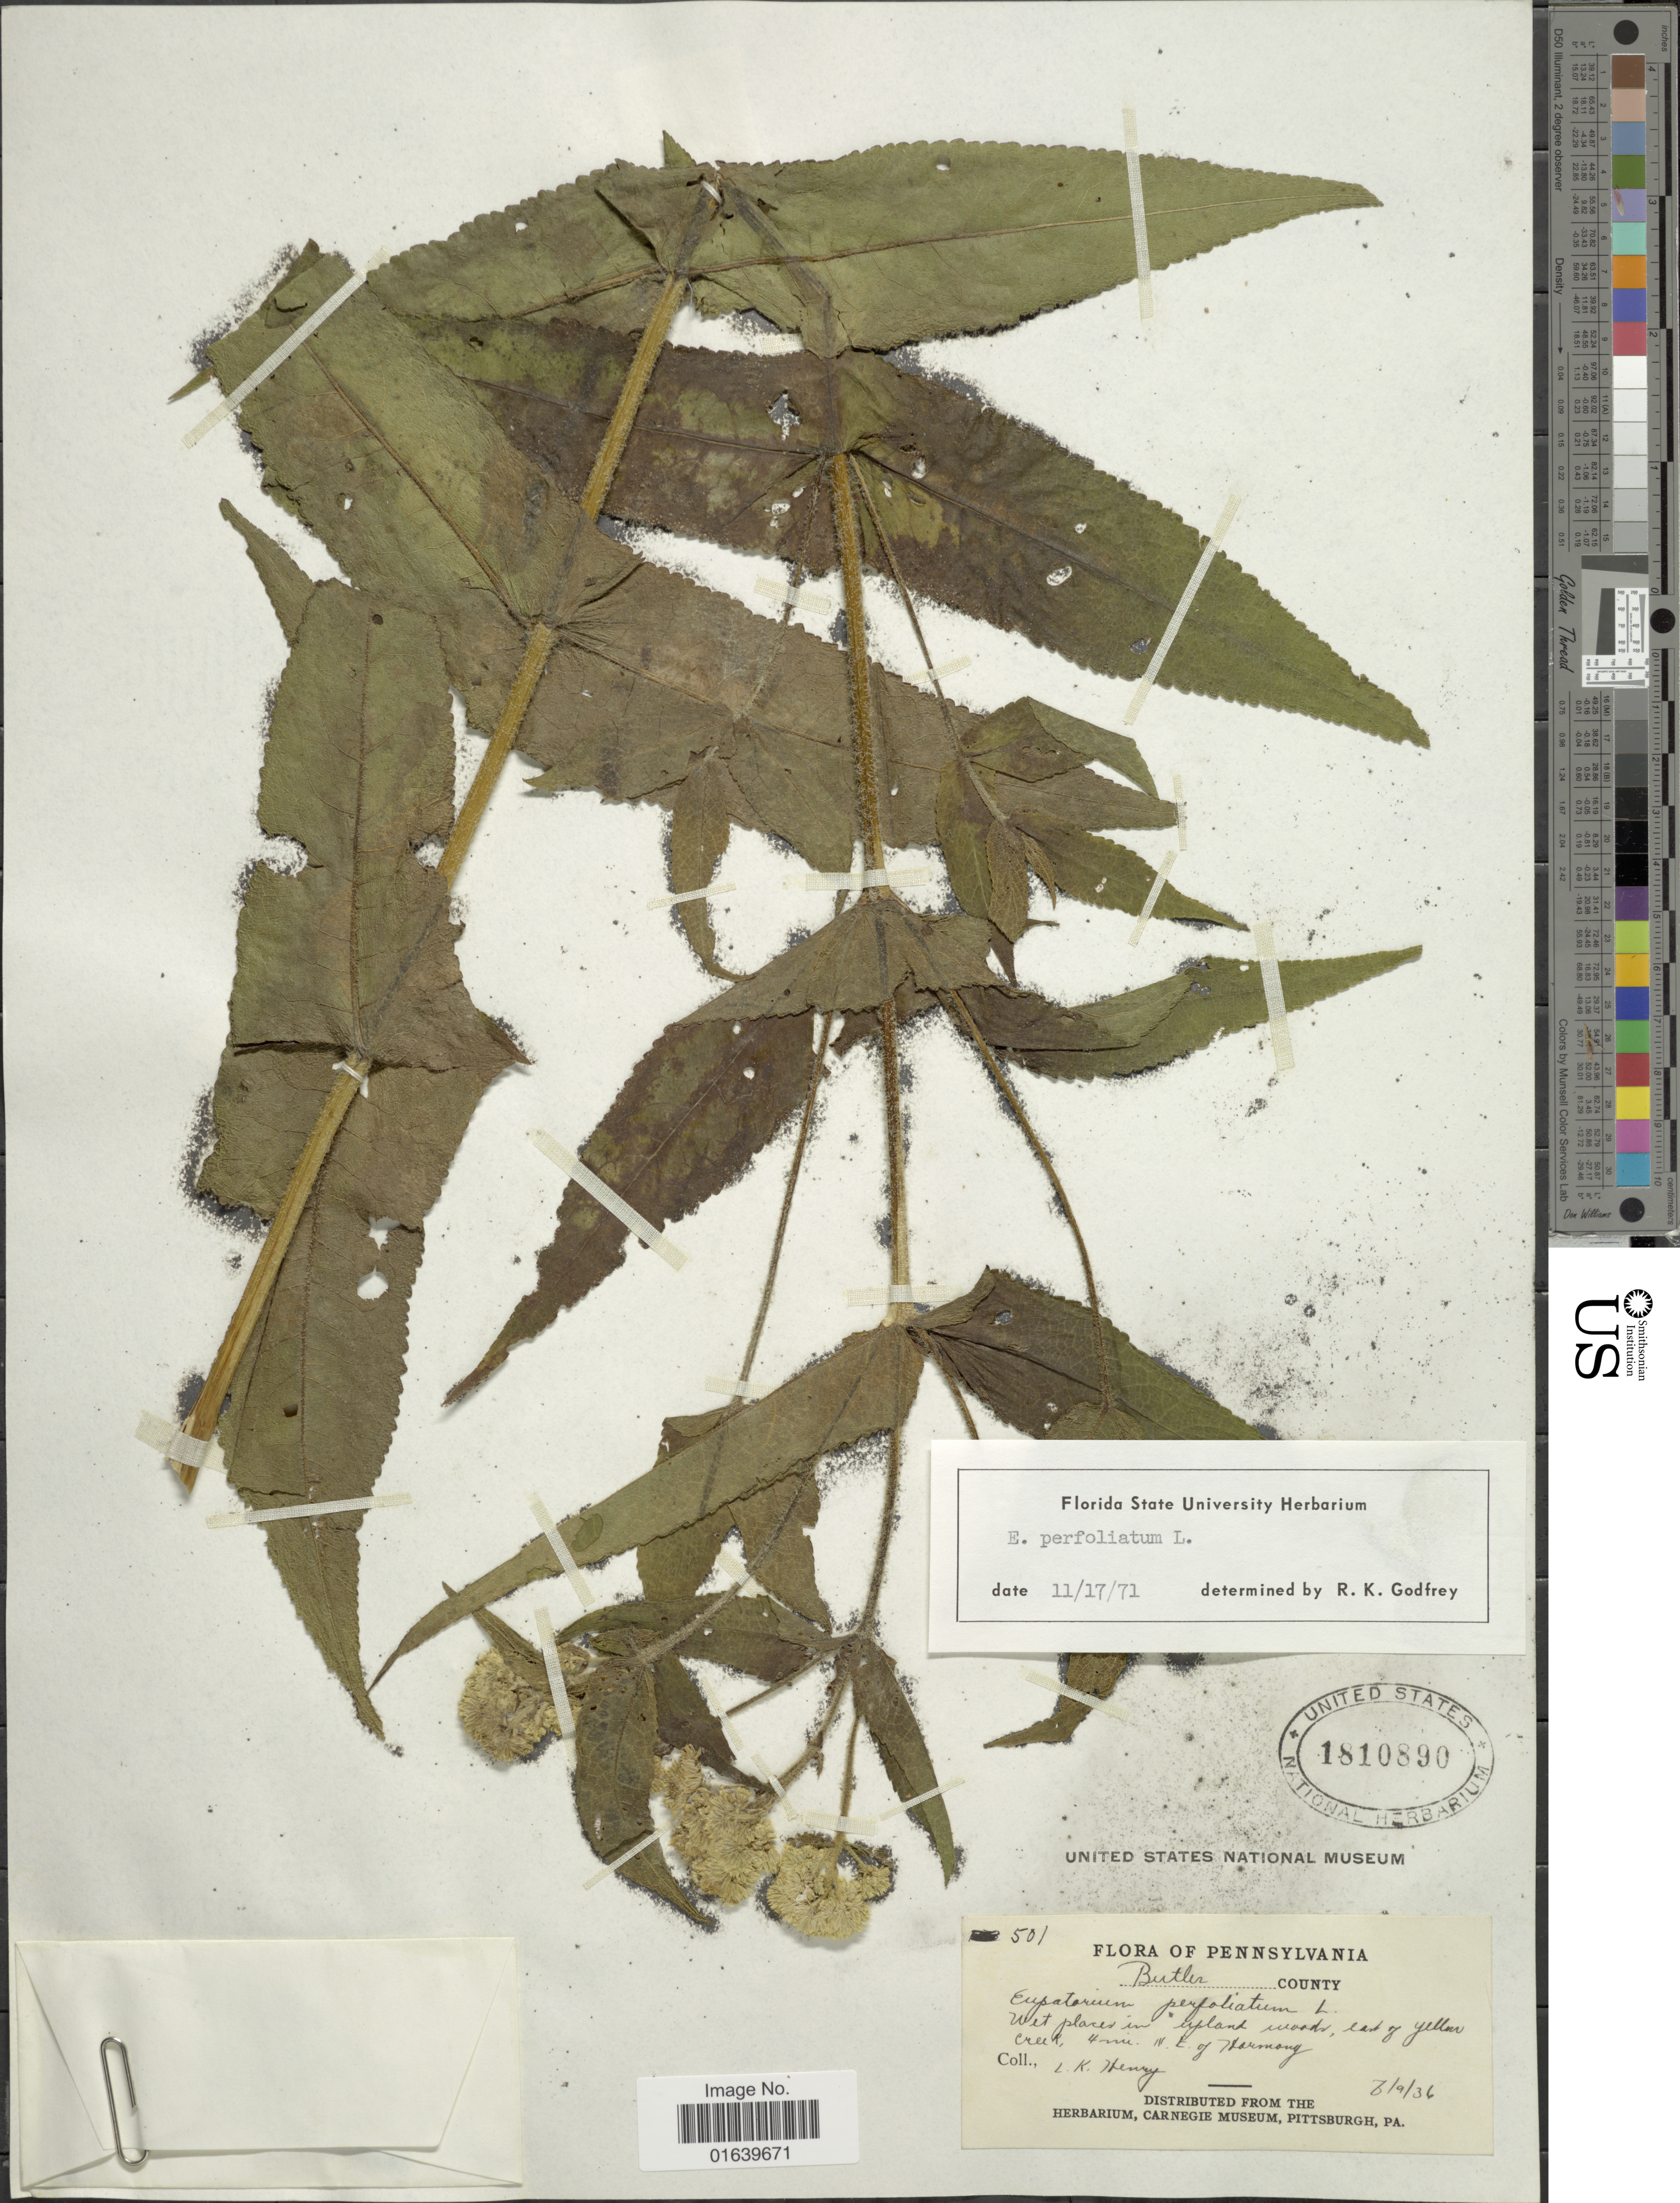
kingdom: Plantae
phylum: Tracheophyta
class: Magnoliopsida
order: Asterales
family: Asteraceae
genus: Eupatorium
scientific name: Eupatorium perfoliatum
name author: L.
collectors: L. K. Henry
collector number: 501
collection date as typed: Transcribed d/m/y: 9/6/36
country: United States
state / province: Pennsylvania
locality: Butler County, east of yellow creek, 4 mi. N.E. of Harmony.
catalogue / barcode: US 1810890